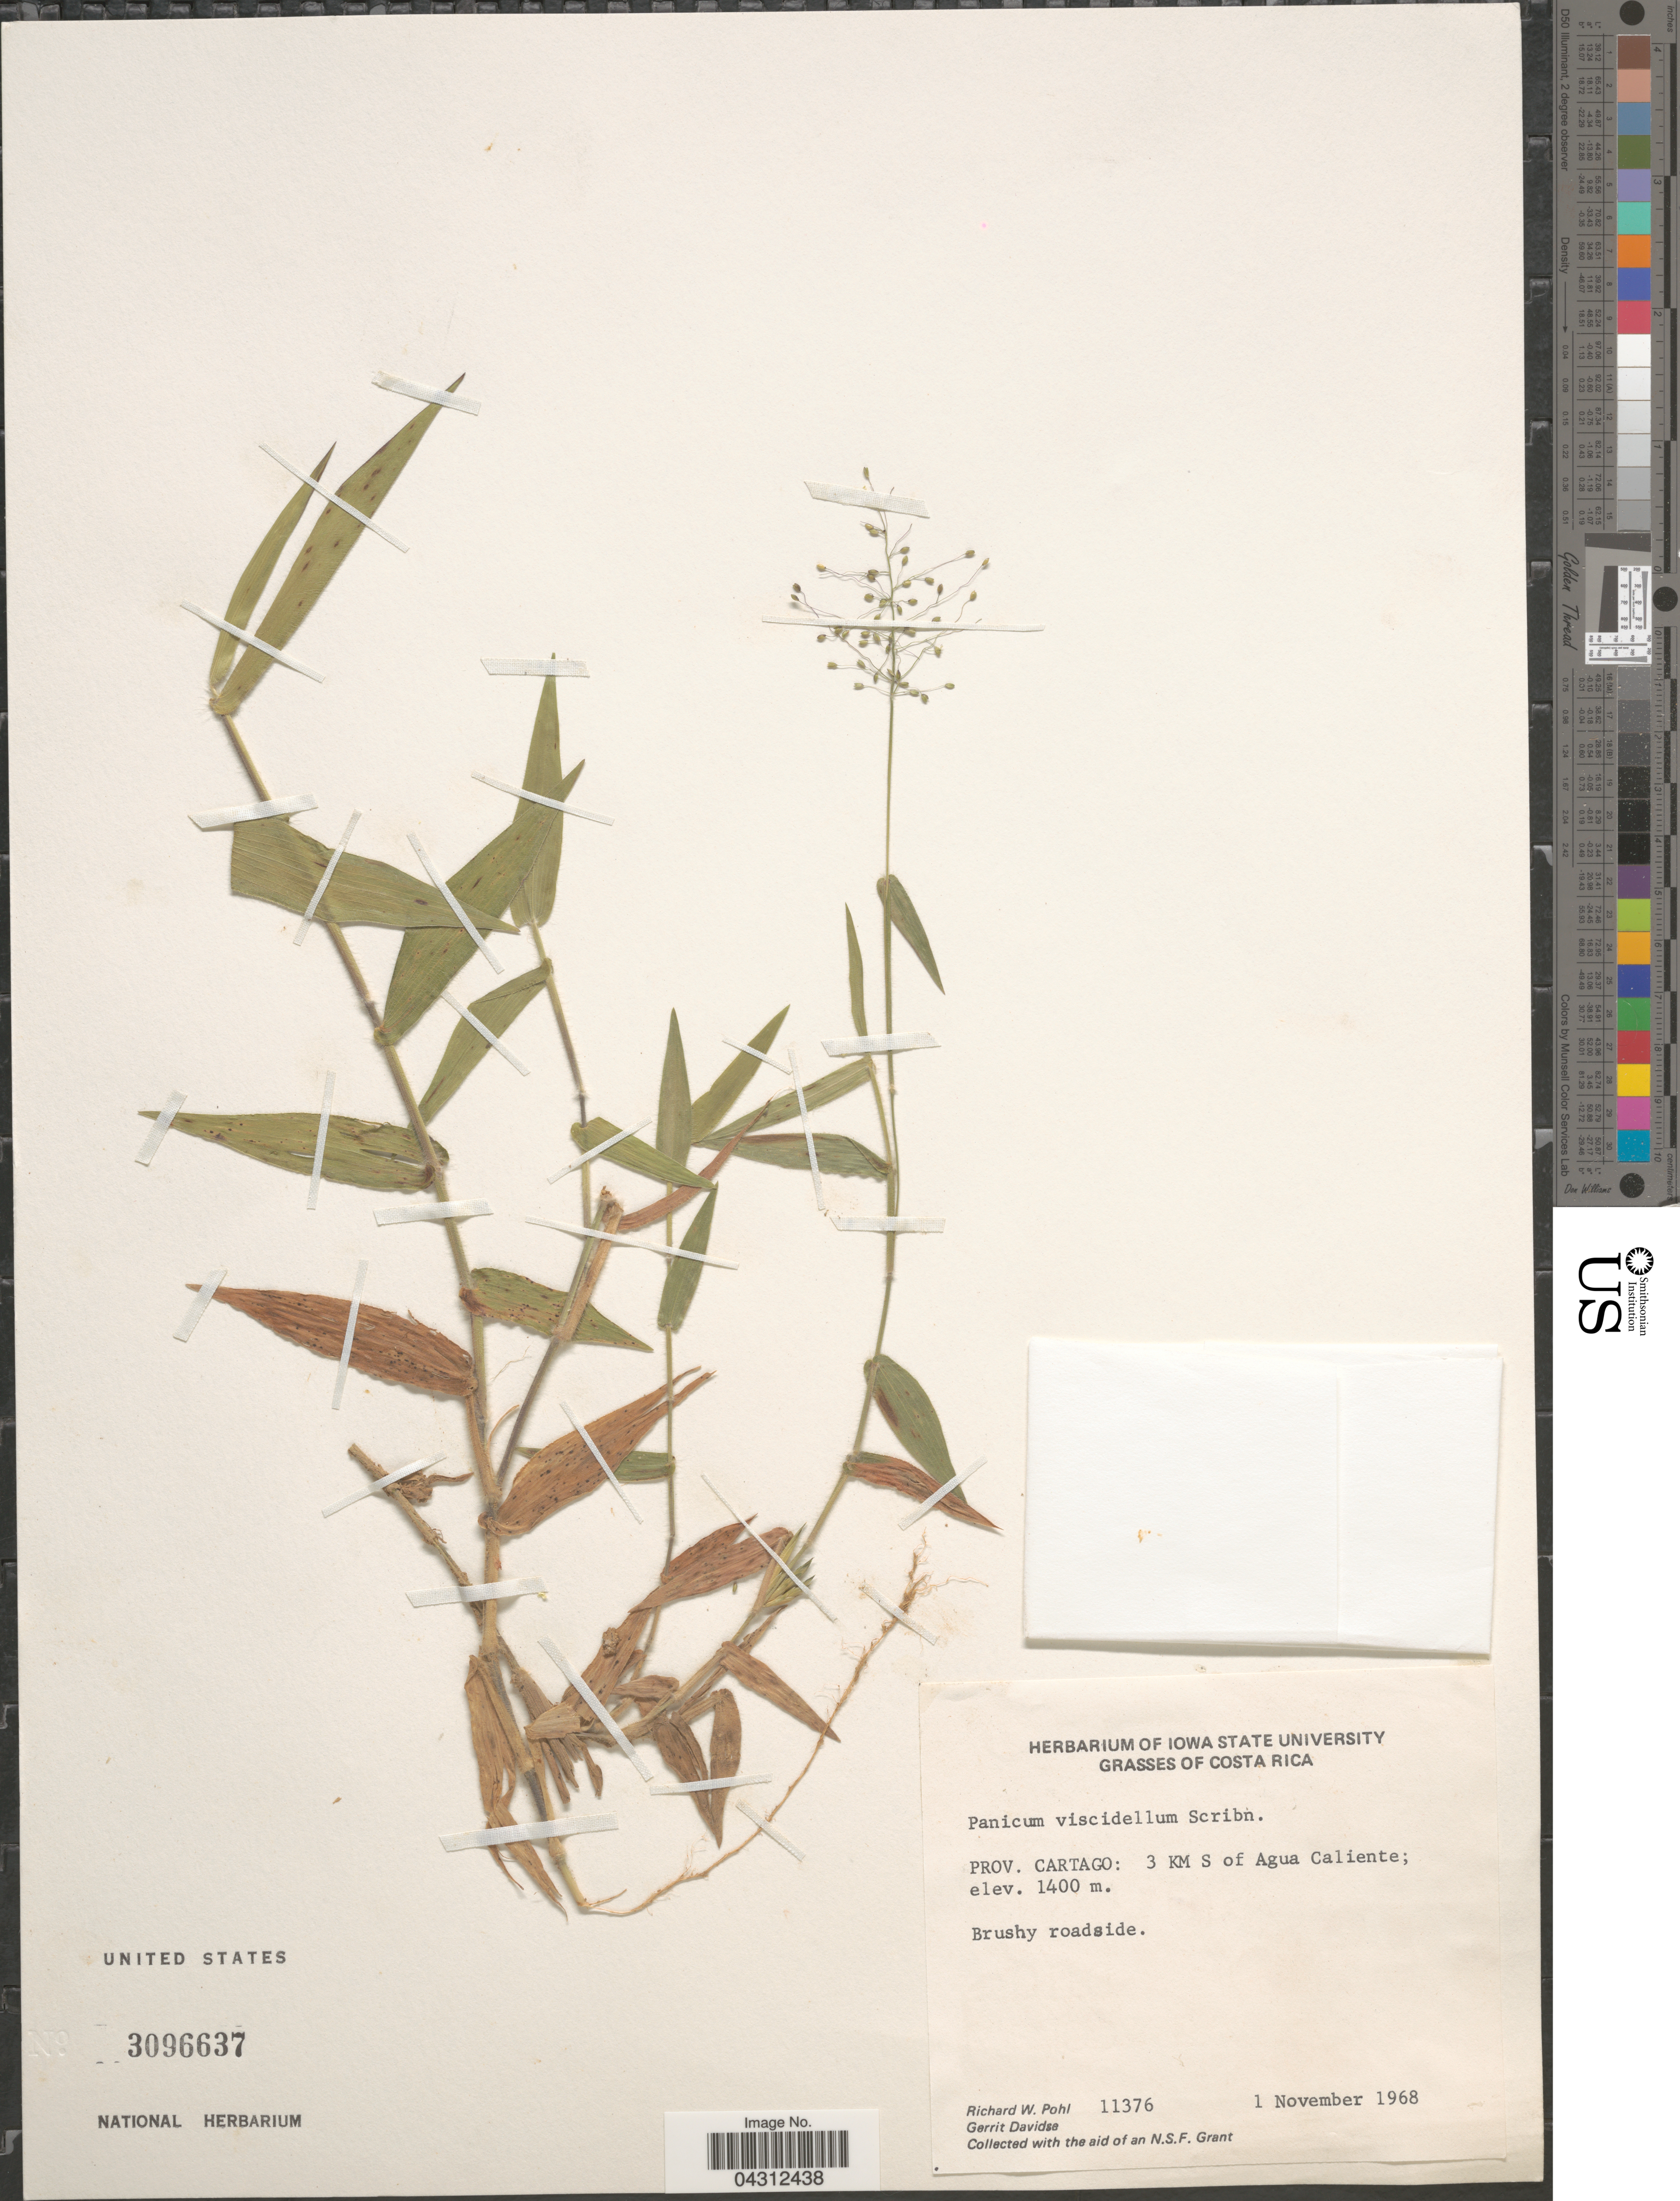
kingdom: Plantae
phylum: Tracheophyta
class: Liliopsida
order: Poales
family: Poaceae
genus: Dichanthelium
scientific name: Dichanthelium viscidellum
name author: (Scribn.) Gould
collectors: R. W. Pohl & G. Davidse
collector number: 11376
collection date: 1968-11-01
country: Costa Rica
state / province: Cartago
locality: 3 KM S of Agua Caliente.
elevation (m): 1400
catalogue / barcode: US 3096637